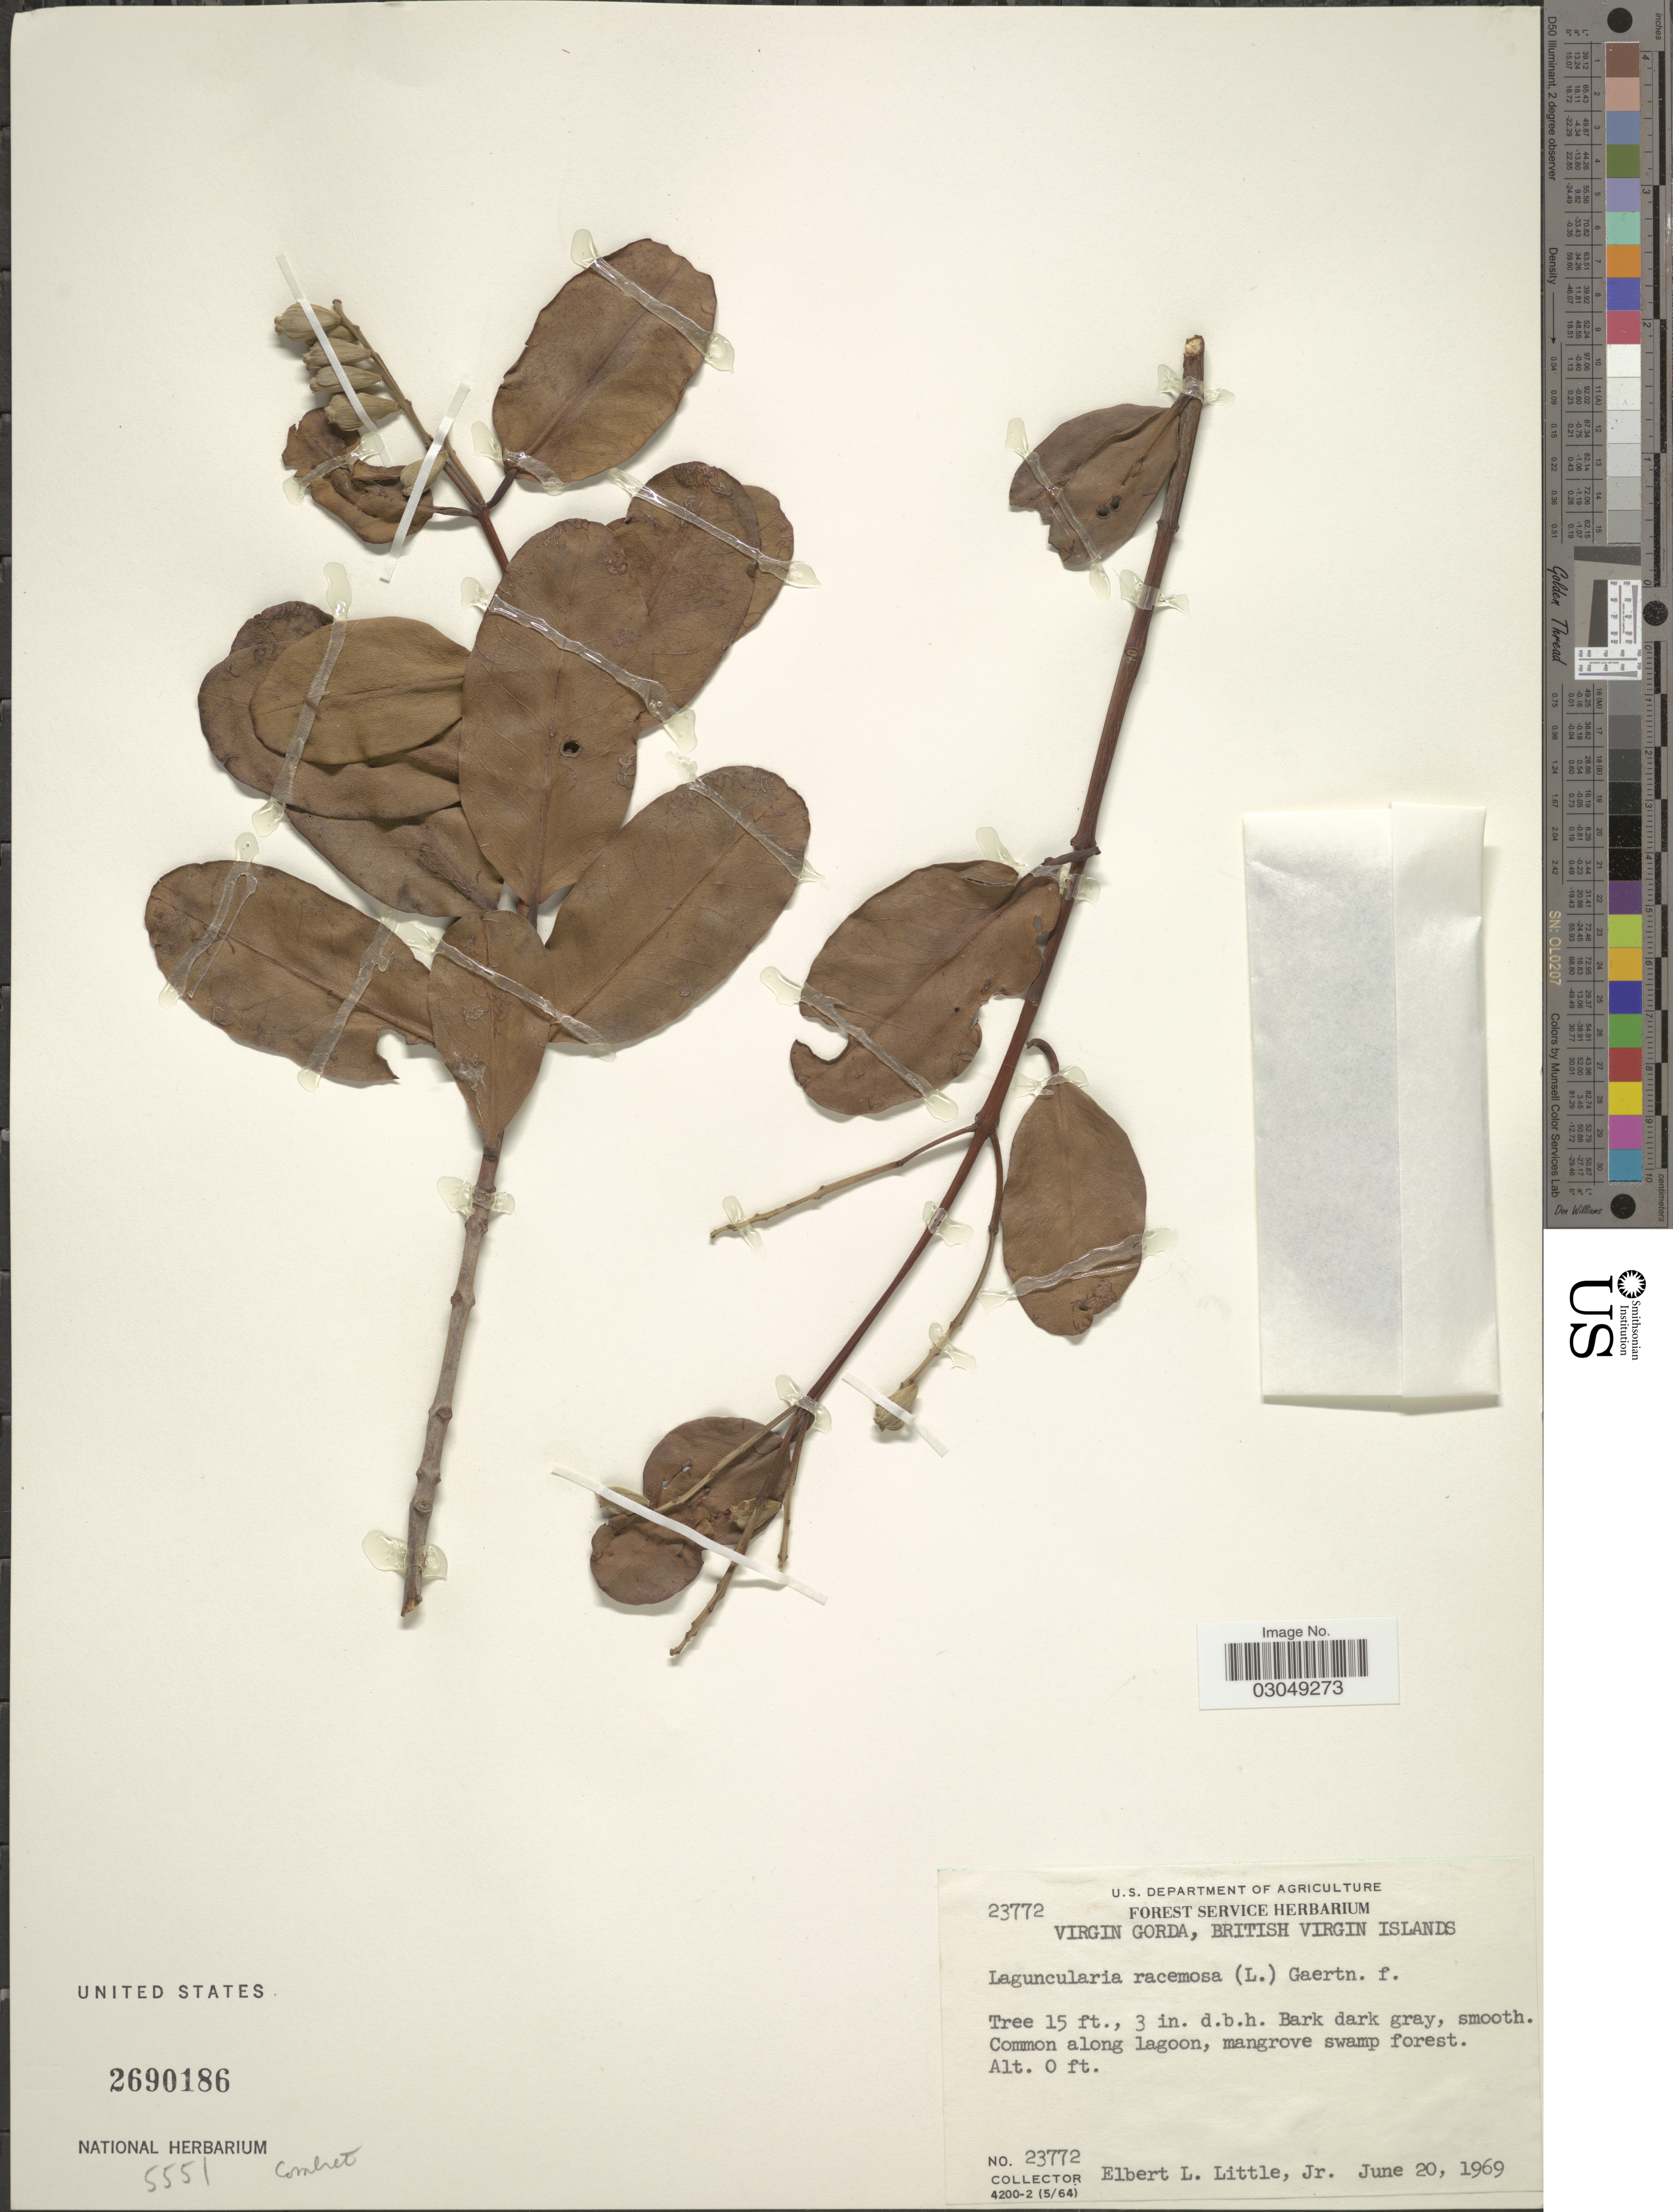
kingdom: Plantae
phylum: Tracheophyta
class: Magnoliopsida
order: Myrtales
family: Combretaceae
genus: Laguncularia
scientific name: Laguncularia racemosa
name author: (L.) C.F. Gaertn.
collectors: E. L. Little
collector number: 23772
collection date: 1969-06-20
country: British Virgin Islands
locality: Virgin Gorda.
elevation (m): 0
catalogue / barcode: US 2690186